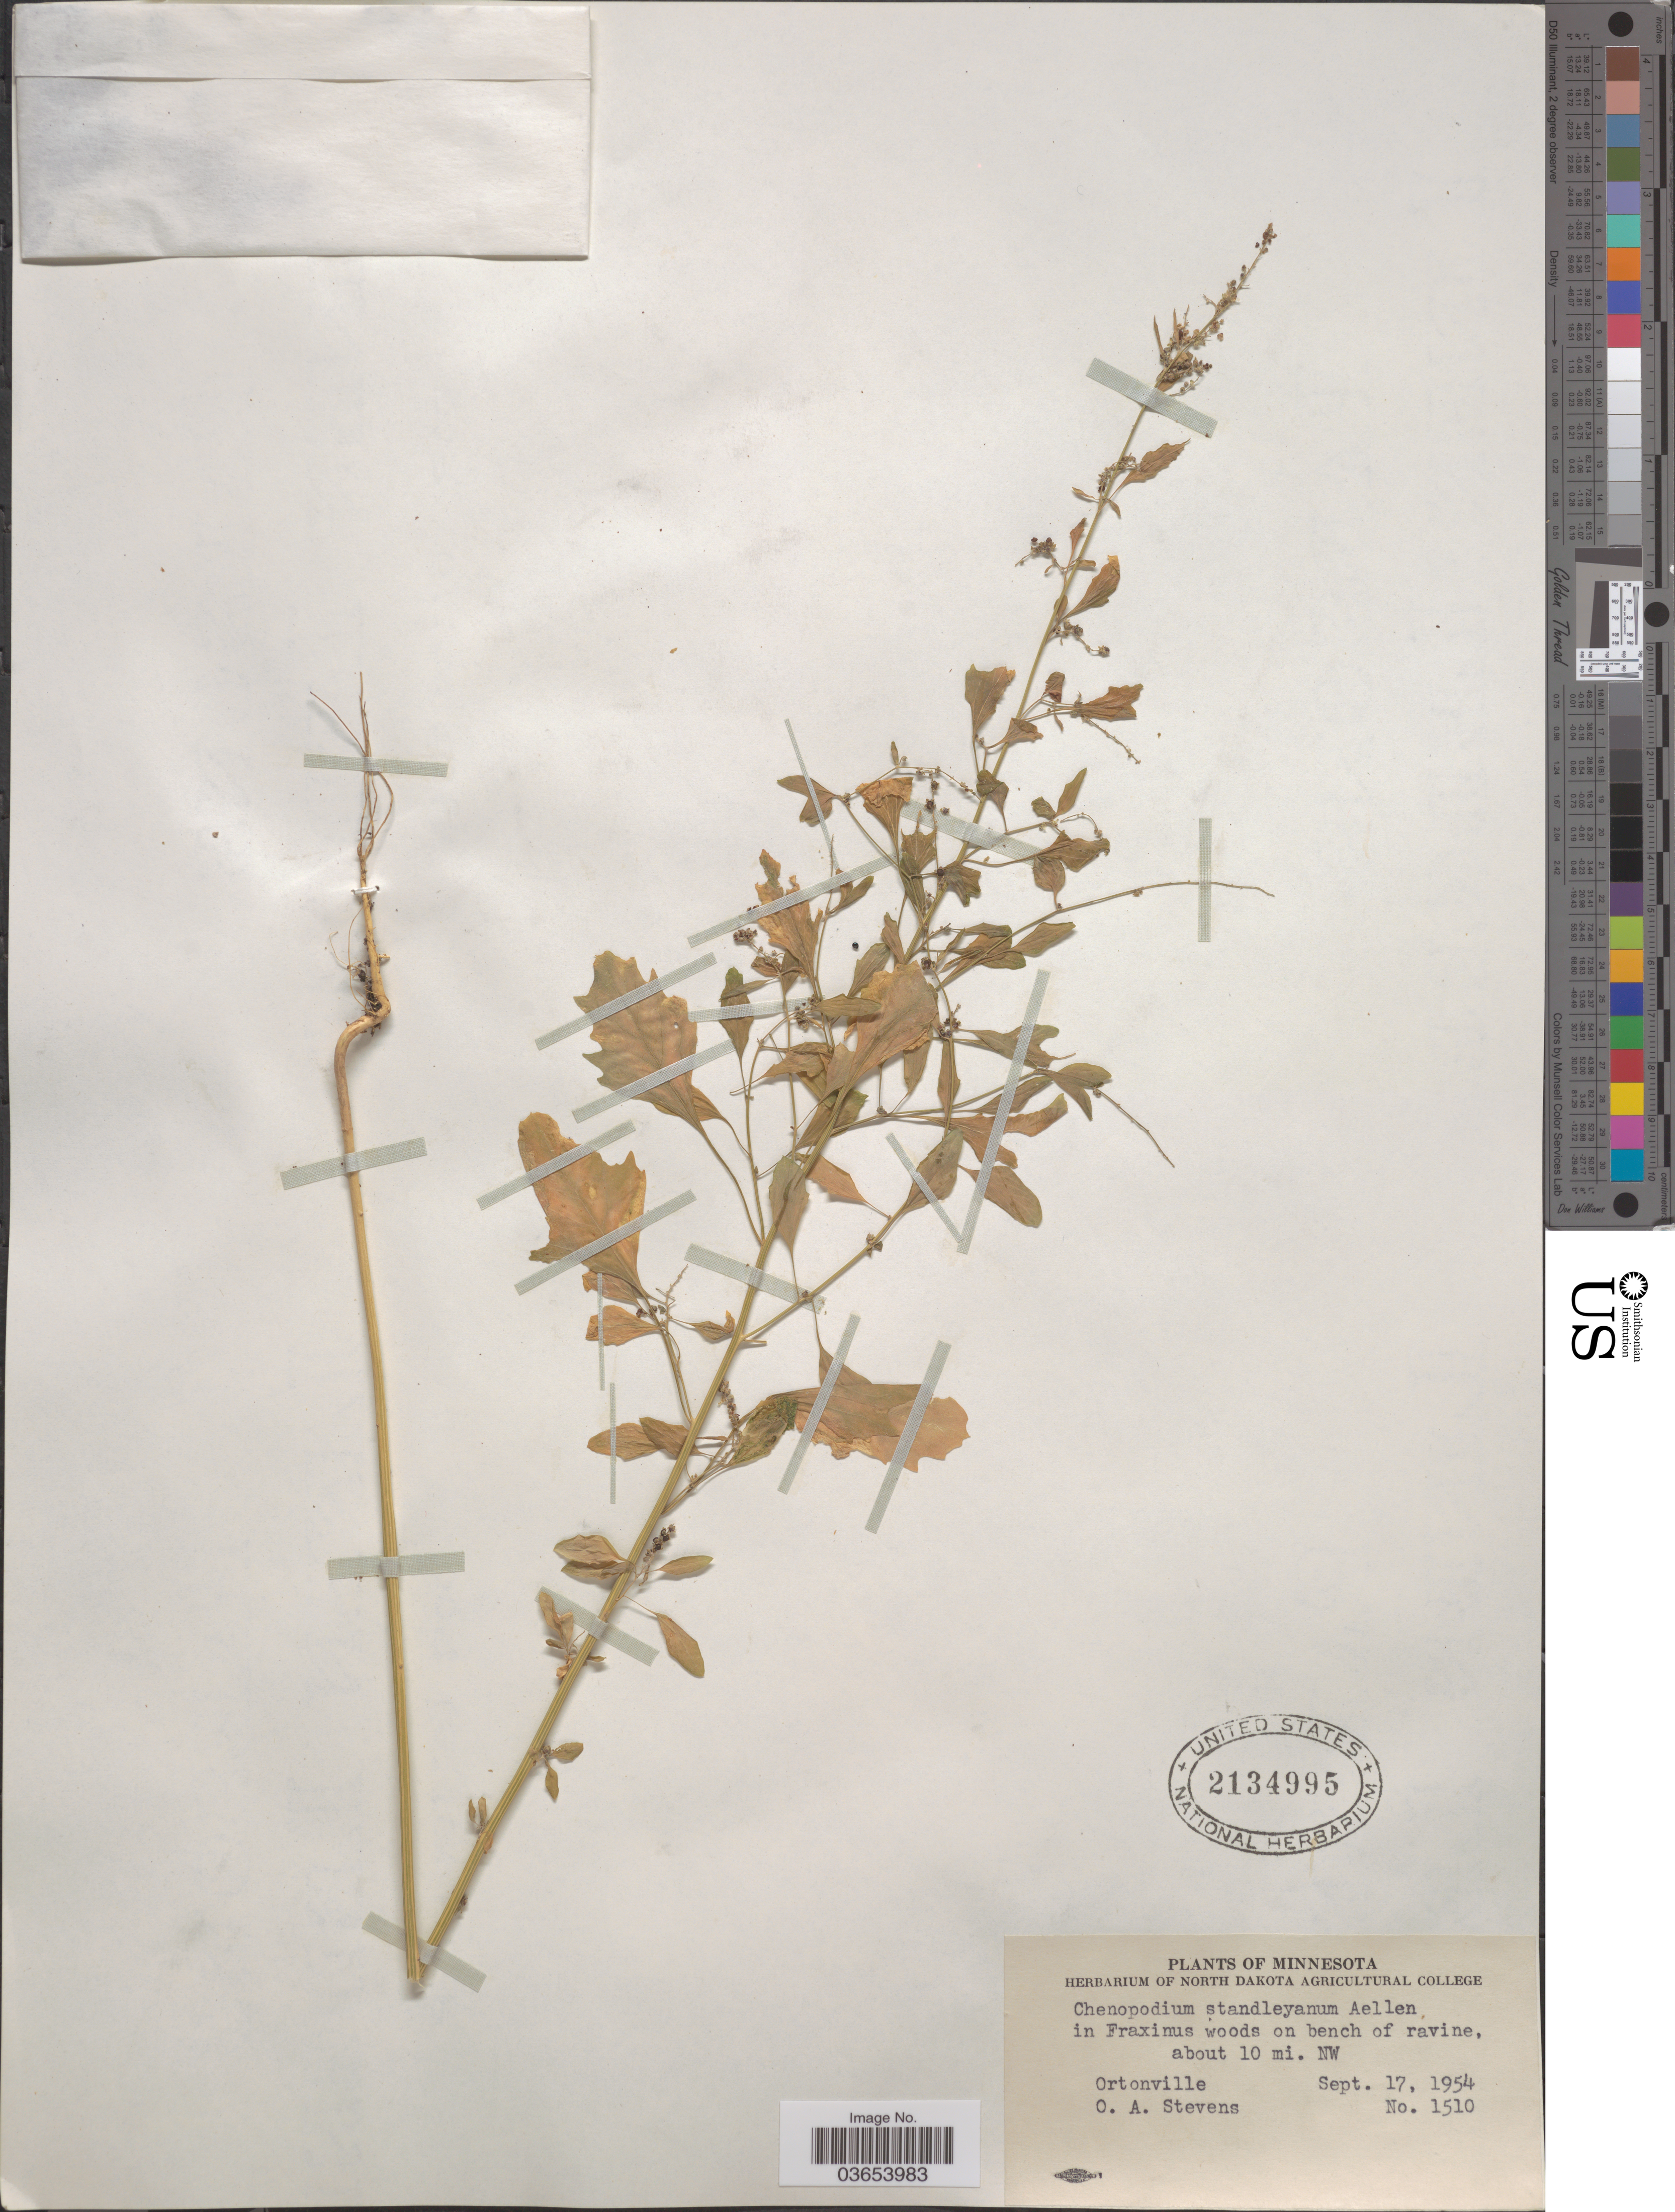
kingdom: Plantae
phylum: Tracheophyta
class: Magnoliopsida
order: Caryophyllales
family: Amaranthaceae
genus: Chenopodium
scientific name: Chenopodium standleyanum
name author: Aellen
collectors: O. A. Stevens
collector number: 1510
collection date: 1954-09-17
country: United States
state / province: Minnesota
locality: About 10 mi. NW. Ortonville.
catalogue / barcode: US 2134995